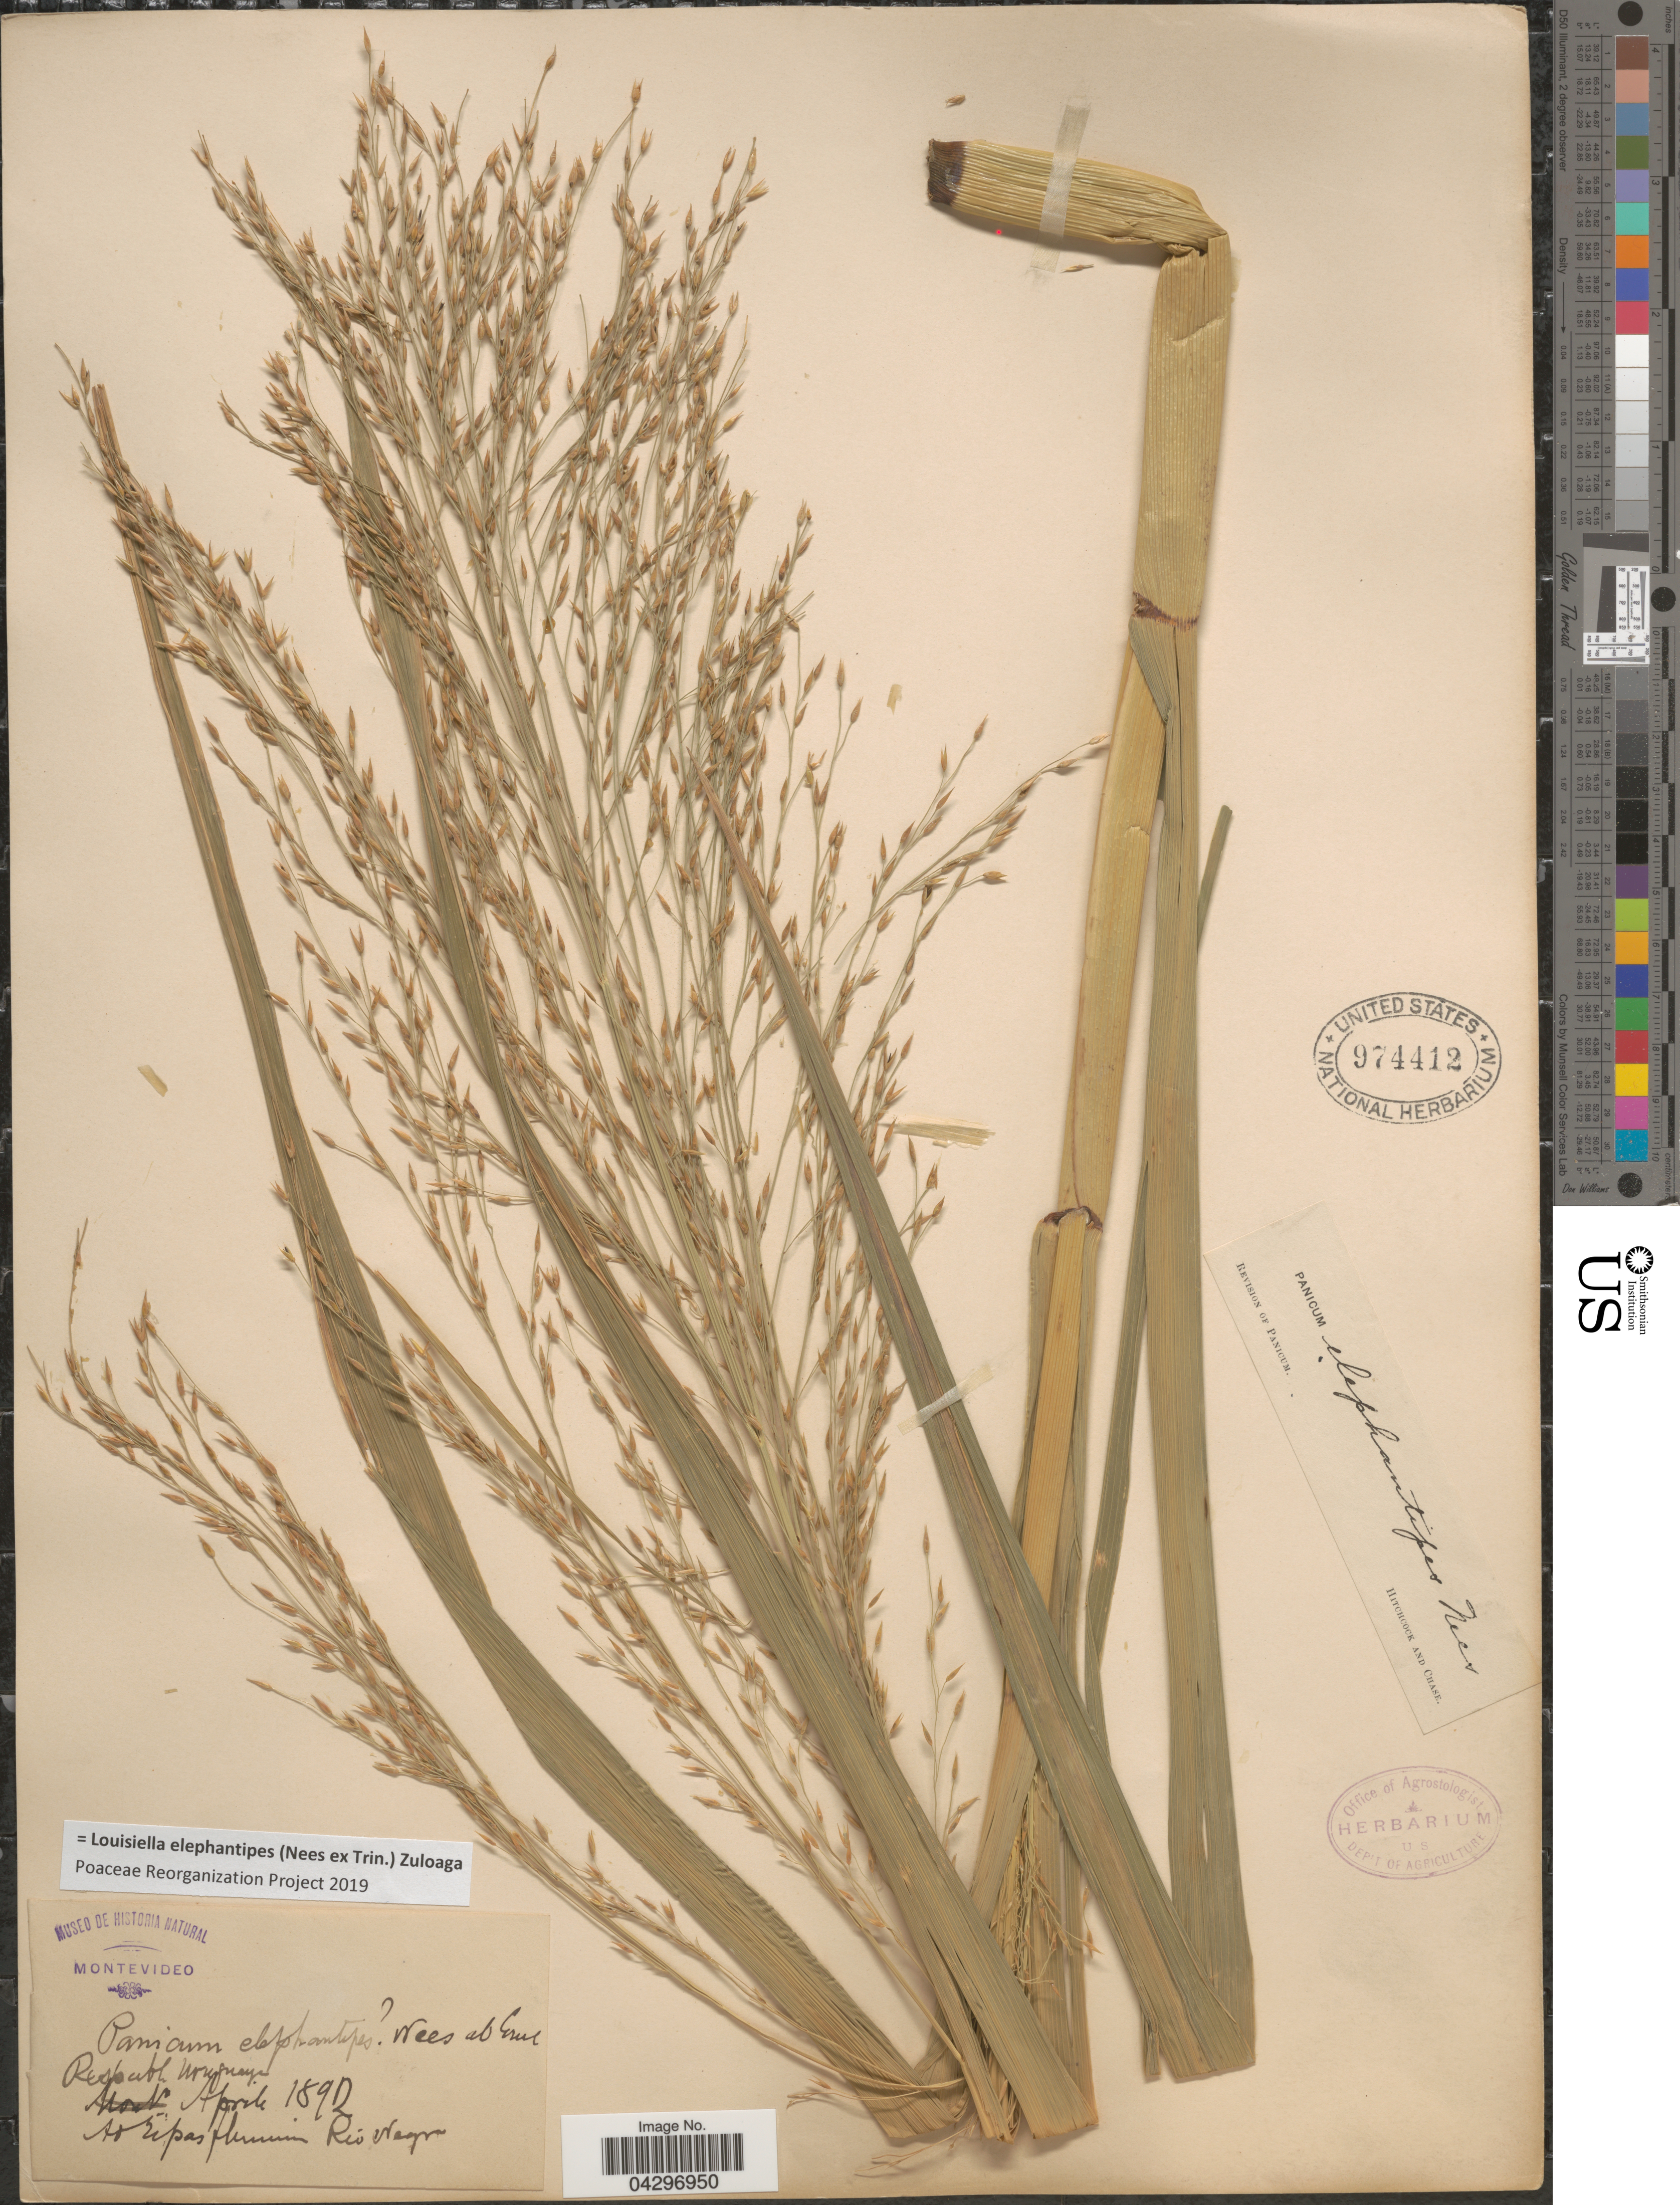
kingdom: Plantae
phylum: Tracheophyta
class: Liliopsida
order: Poales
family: Poaceae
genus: Louisiella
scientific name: Louisiella elephantipes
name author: (Nees ex Trin.) Zuloaga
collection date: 1892-04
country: Uruguay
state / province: Rio Negro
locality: Respubl. Uruguay. Ad ripas flumins Rio Negro.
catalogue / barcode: US 974412